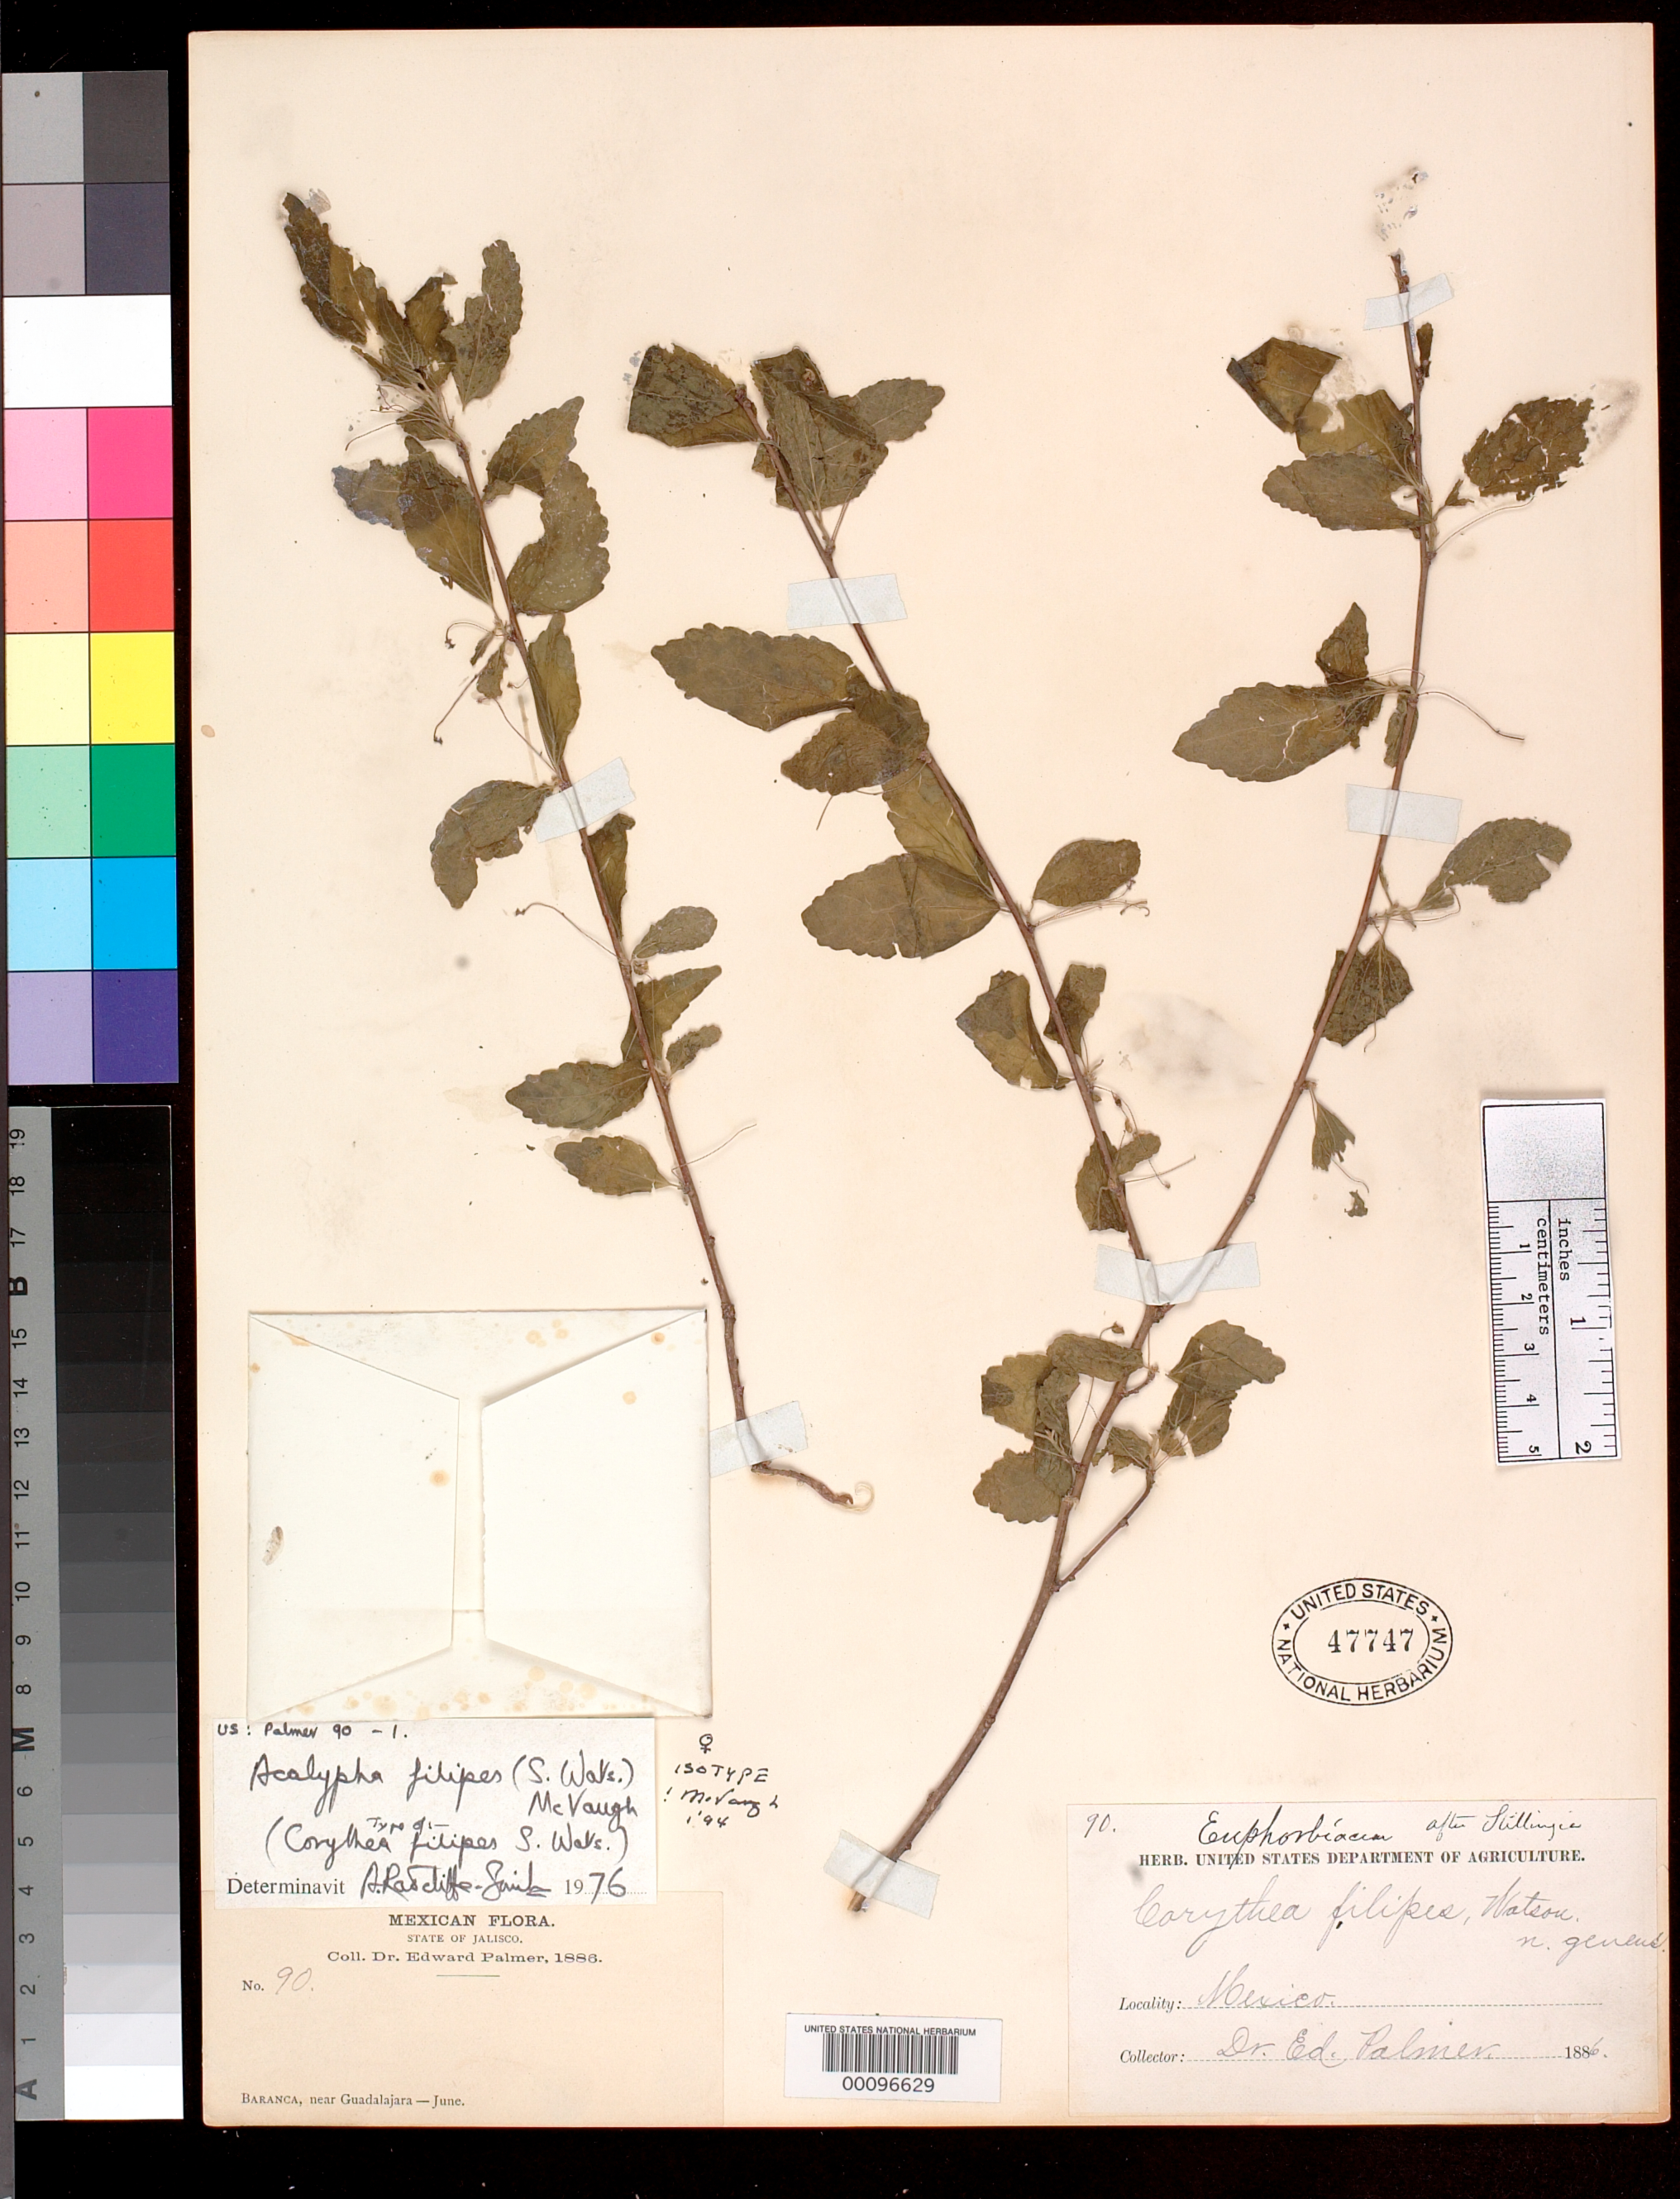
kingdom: Plantae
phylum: Tracheophyta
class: Magnoliopsida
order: Malpighiales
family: Euphorbiaceae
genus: Corythea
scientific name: Corythea filipes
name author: S. Watson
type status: Type Collection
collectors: E. Palmer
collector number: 90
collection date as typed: Jun 1886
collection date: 1886-06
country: Mexico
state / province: Jalisco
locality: Barranca near Guadalajara.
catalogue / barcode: US 47747